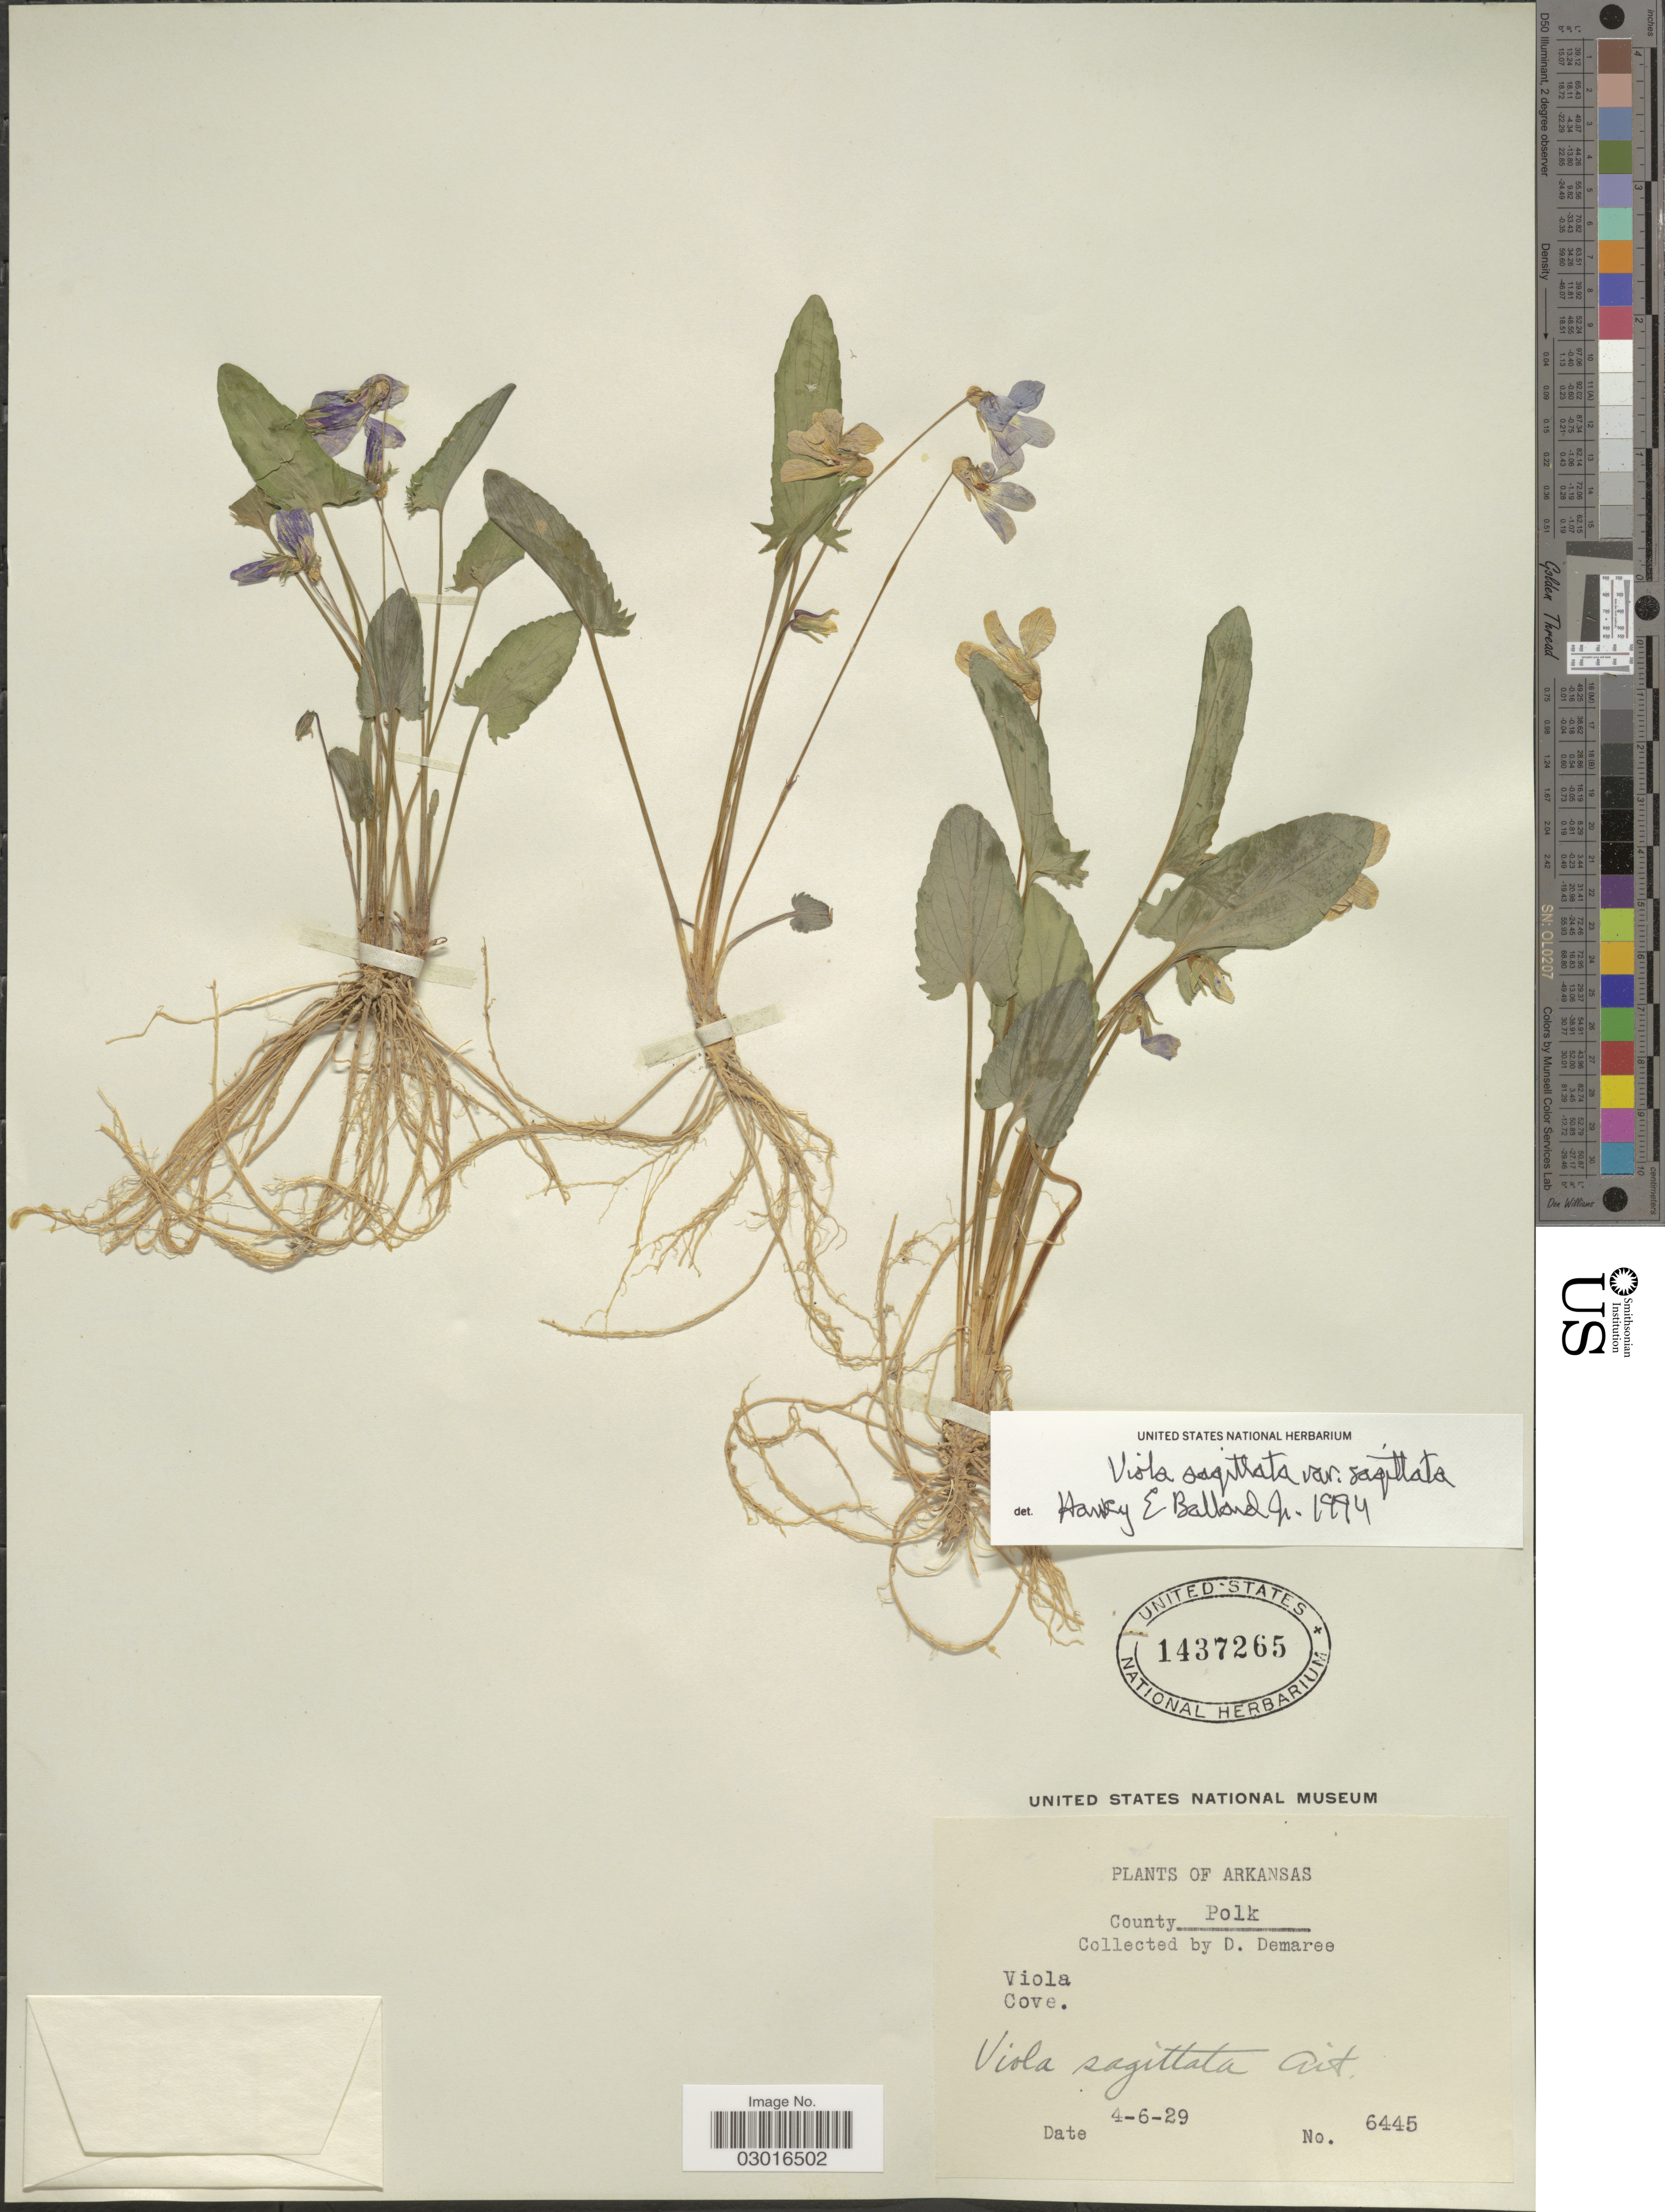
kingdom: Plantae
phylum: Tracheophyta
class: Magnoliopsida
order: Malpighiales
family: Violaceae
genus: Viola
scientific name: Viola sagittata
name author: Aiton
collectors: D. Demaree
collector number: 6445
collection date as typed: Transcribed d/m/y: 6/4/29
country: United States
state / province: Arkansas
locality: County Polk.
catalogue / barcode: US 1437265